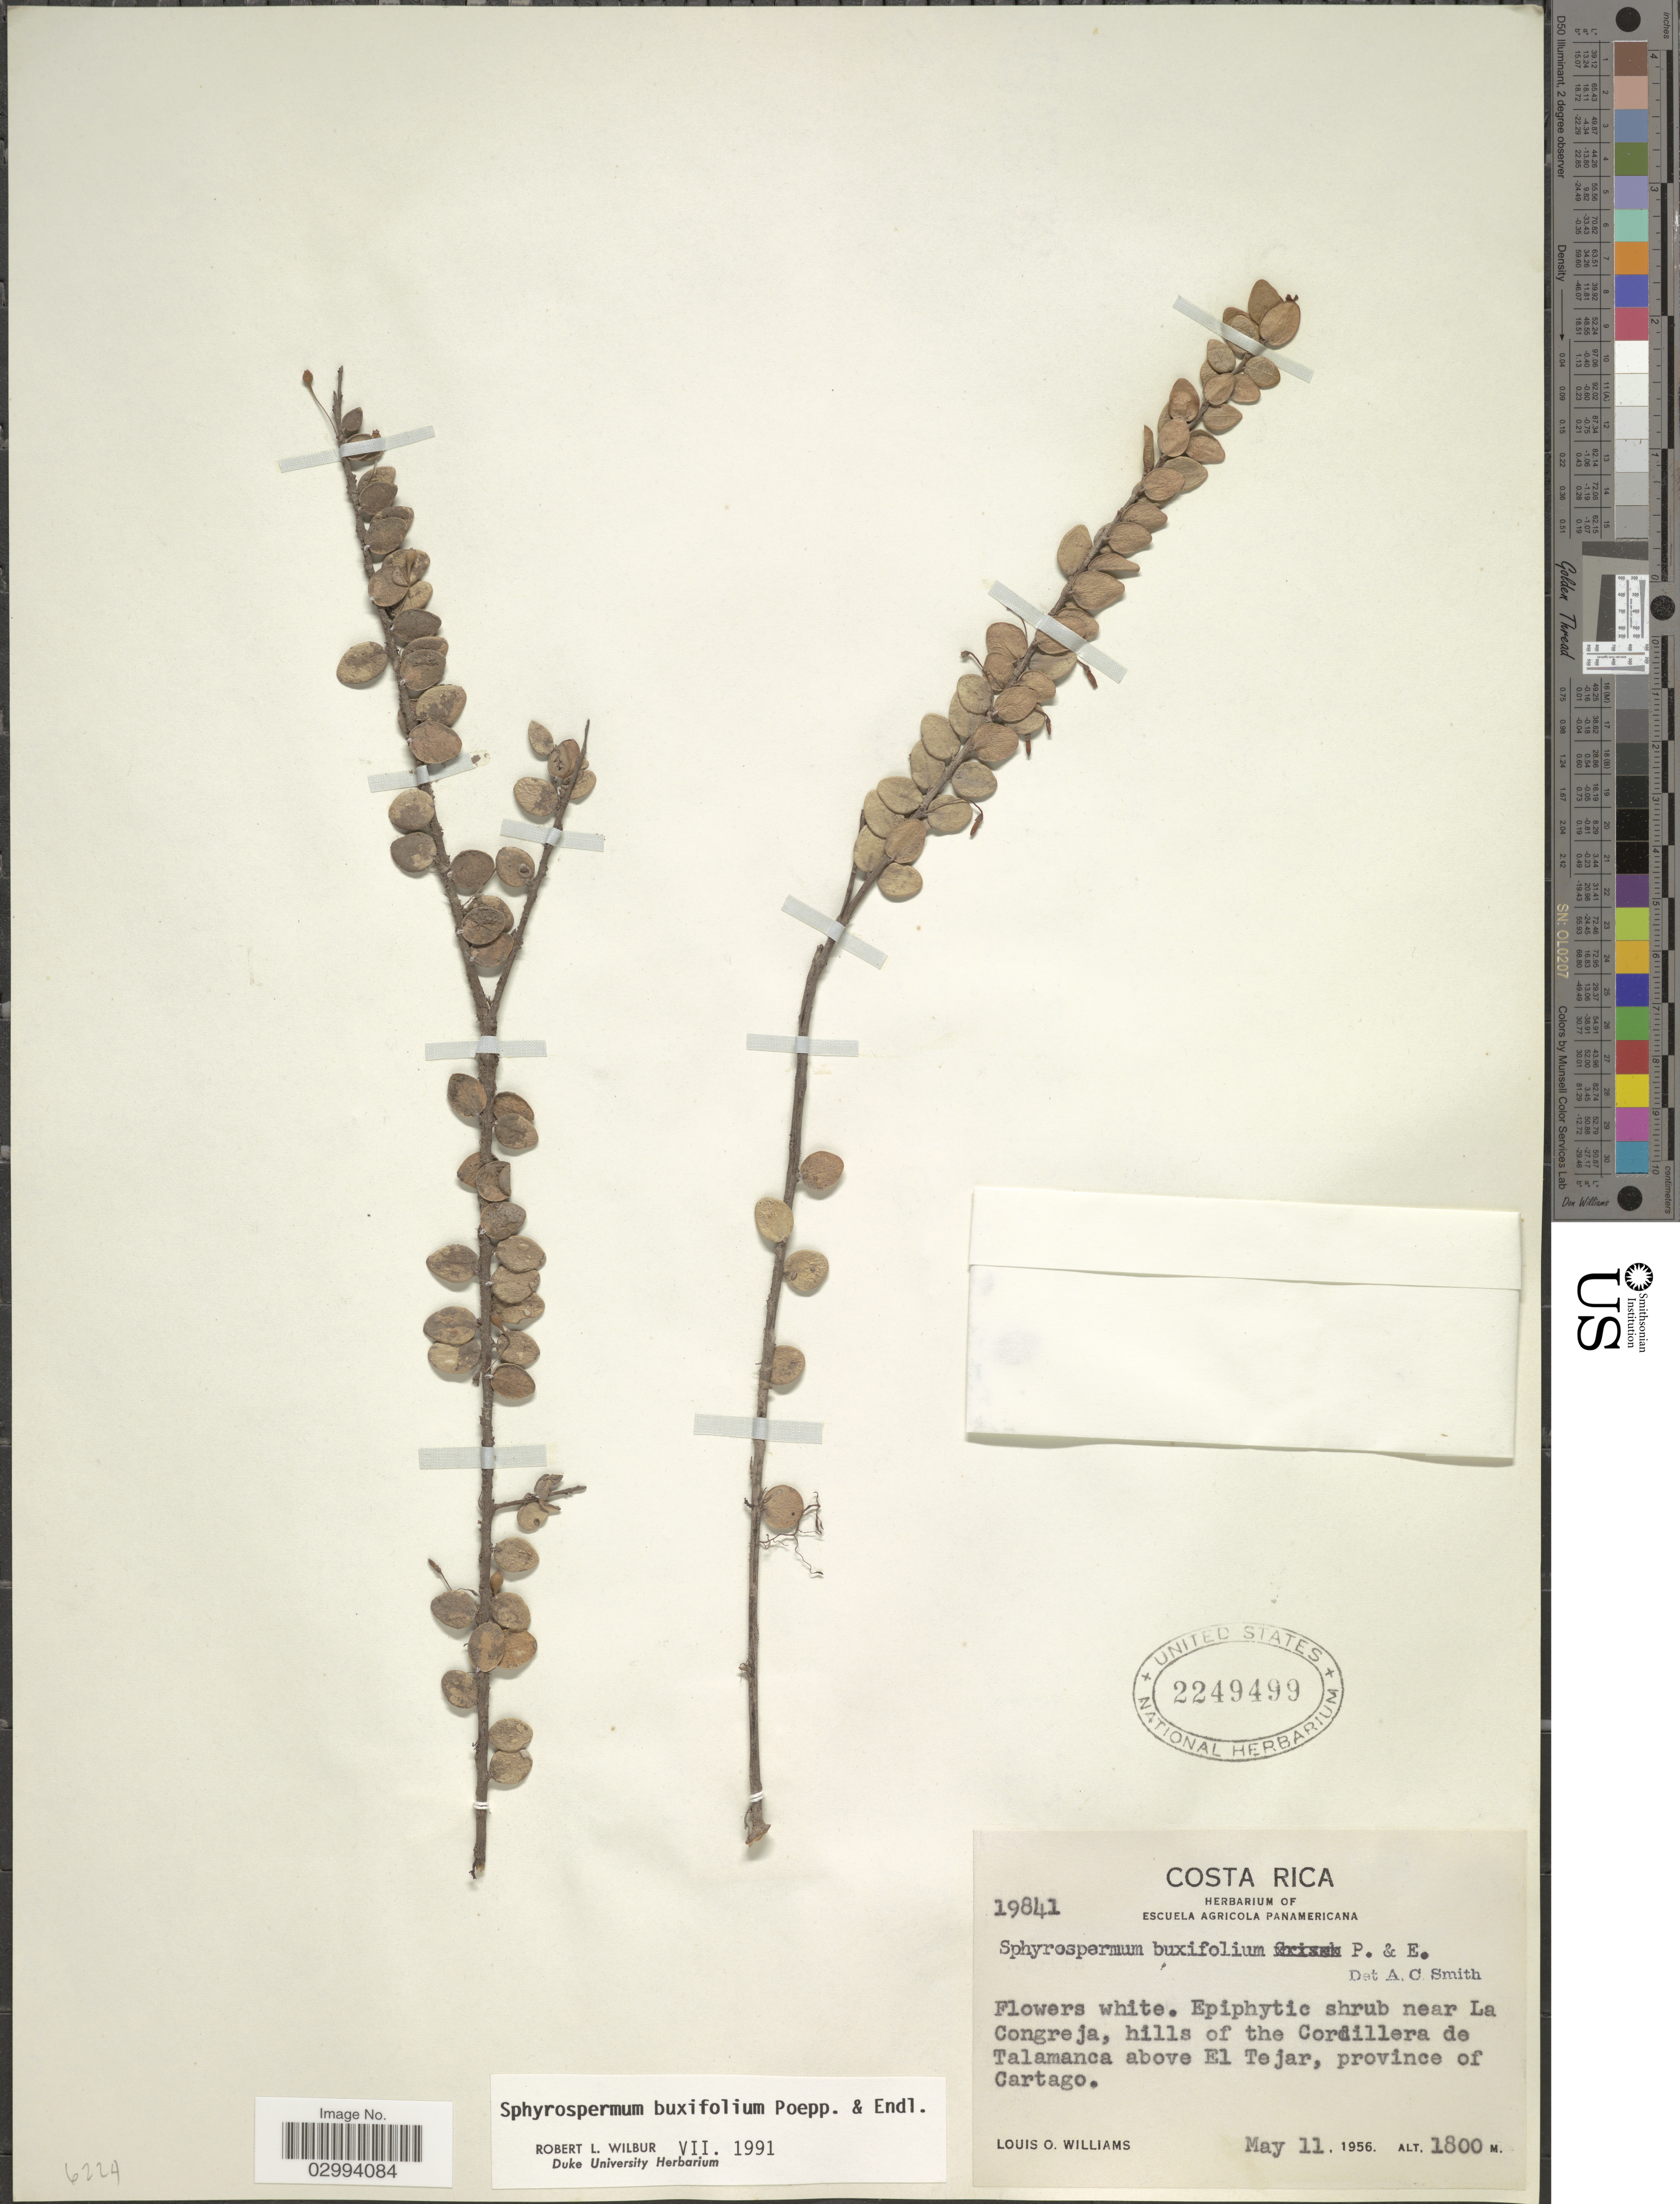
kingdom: Plantae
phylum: Tracheophyta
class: Magnoliopsida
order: Ericales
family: Ericaceae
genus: Sphyrospermum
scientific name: Sphyrospermum buxifolium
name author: Poepp. & Endl.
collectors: L. O. Williams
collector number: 19841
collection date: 1956-05-11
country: Costa Rica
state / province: Cartago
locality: Near La Congreja, hills of the Cordillera de Talamanca above El Tejar.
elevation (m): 1800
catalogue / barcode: US 2249499